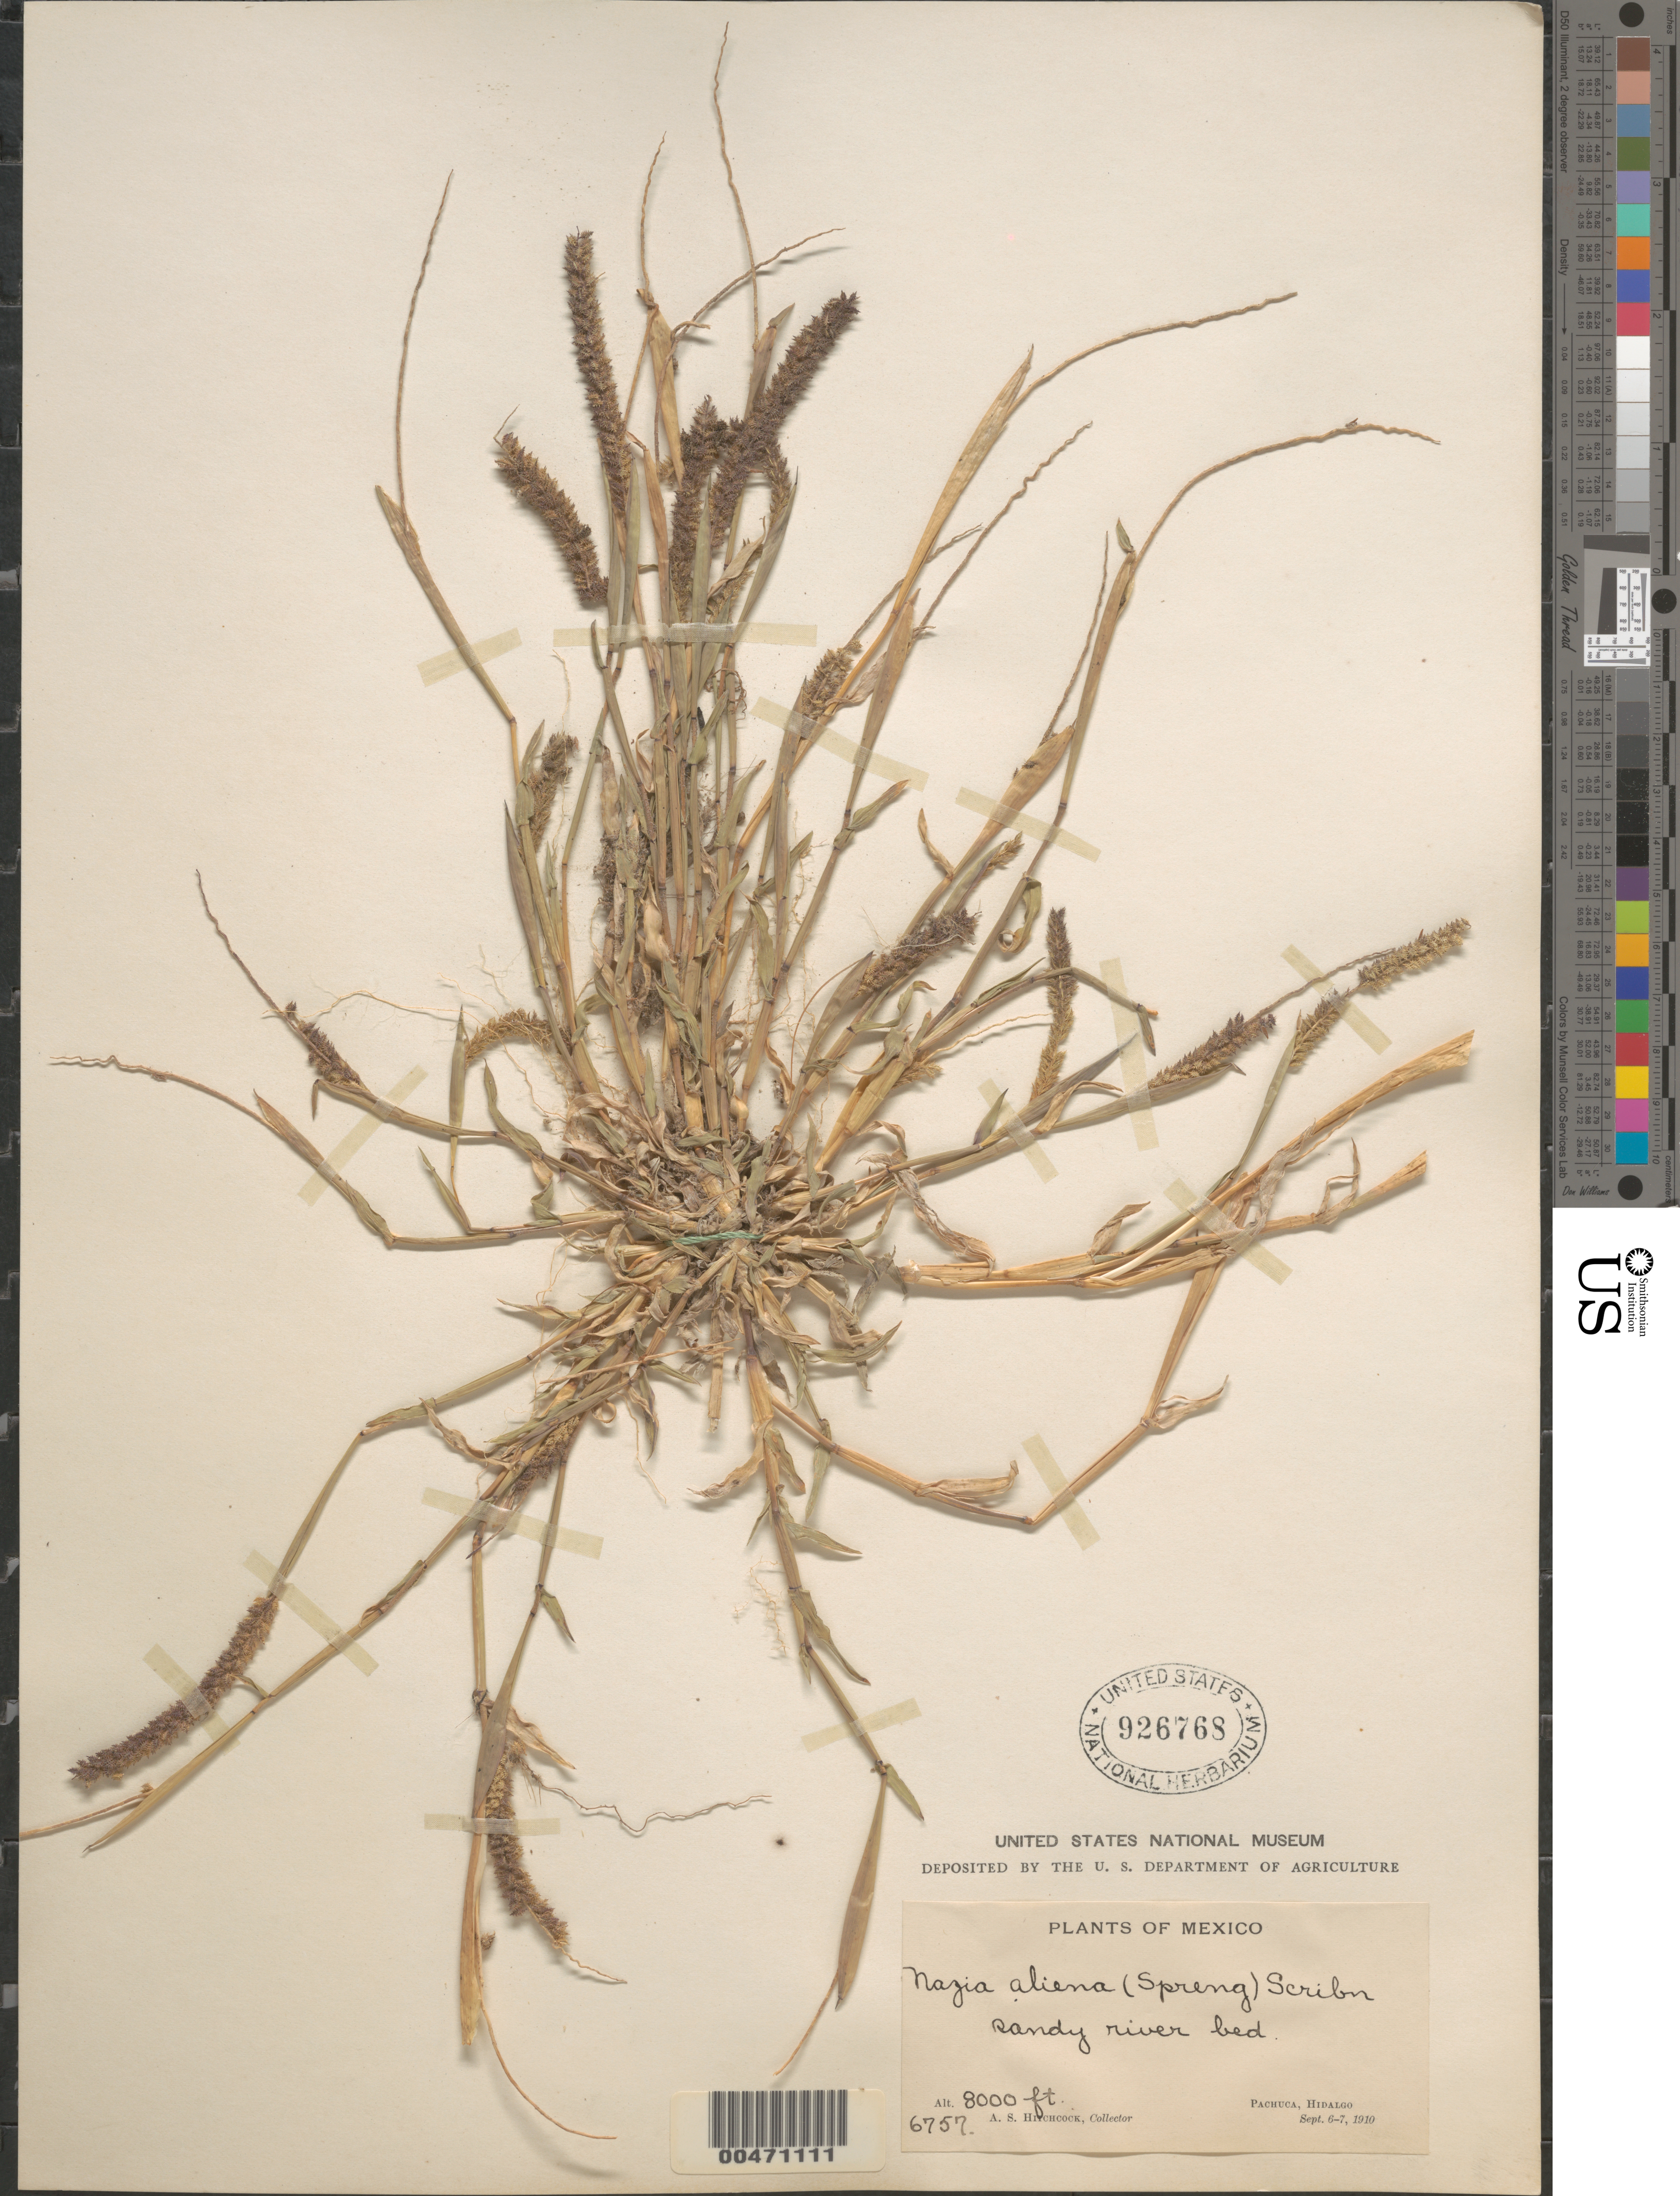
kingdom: Plantae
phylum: Tracheophyta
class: Liliopsida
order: Poales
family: Poaceae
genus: Tragus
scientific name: Tragus berteronianus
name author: Schult.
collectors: A. S. Hitchcock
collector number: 6757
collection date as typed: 6 Sep 1910 to 7 Sep 1910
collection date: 1910-09-06/1910-09-07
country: Mexico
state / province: Hidalgo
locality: Pachuca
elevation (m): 2438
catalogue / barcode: US 926768